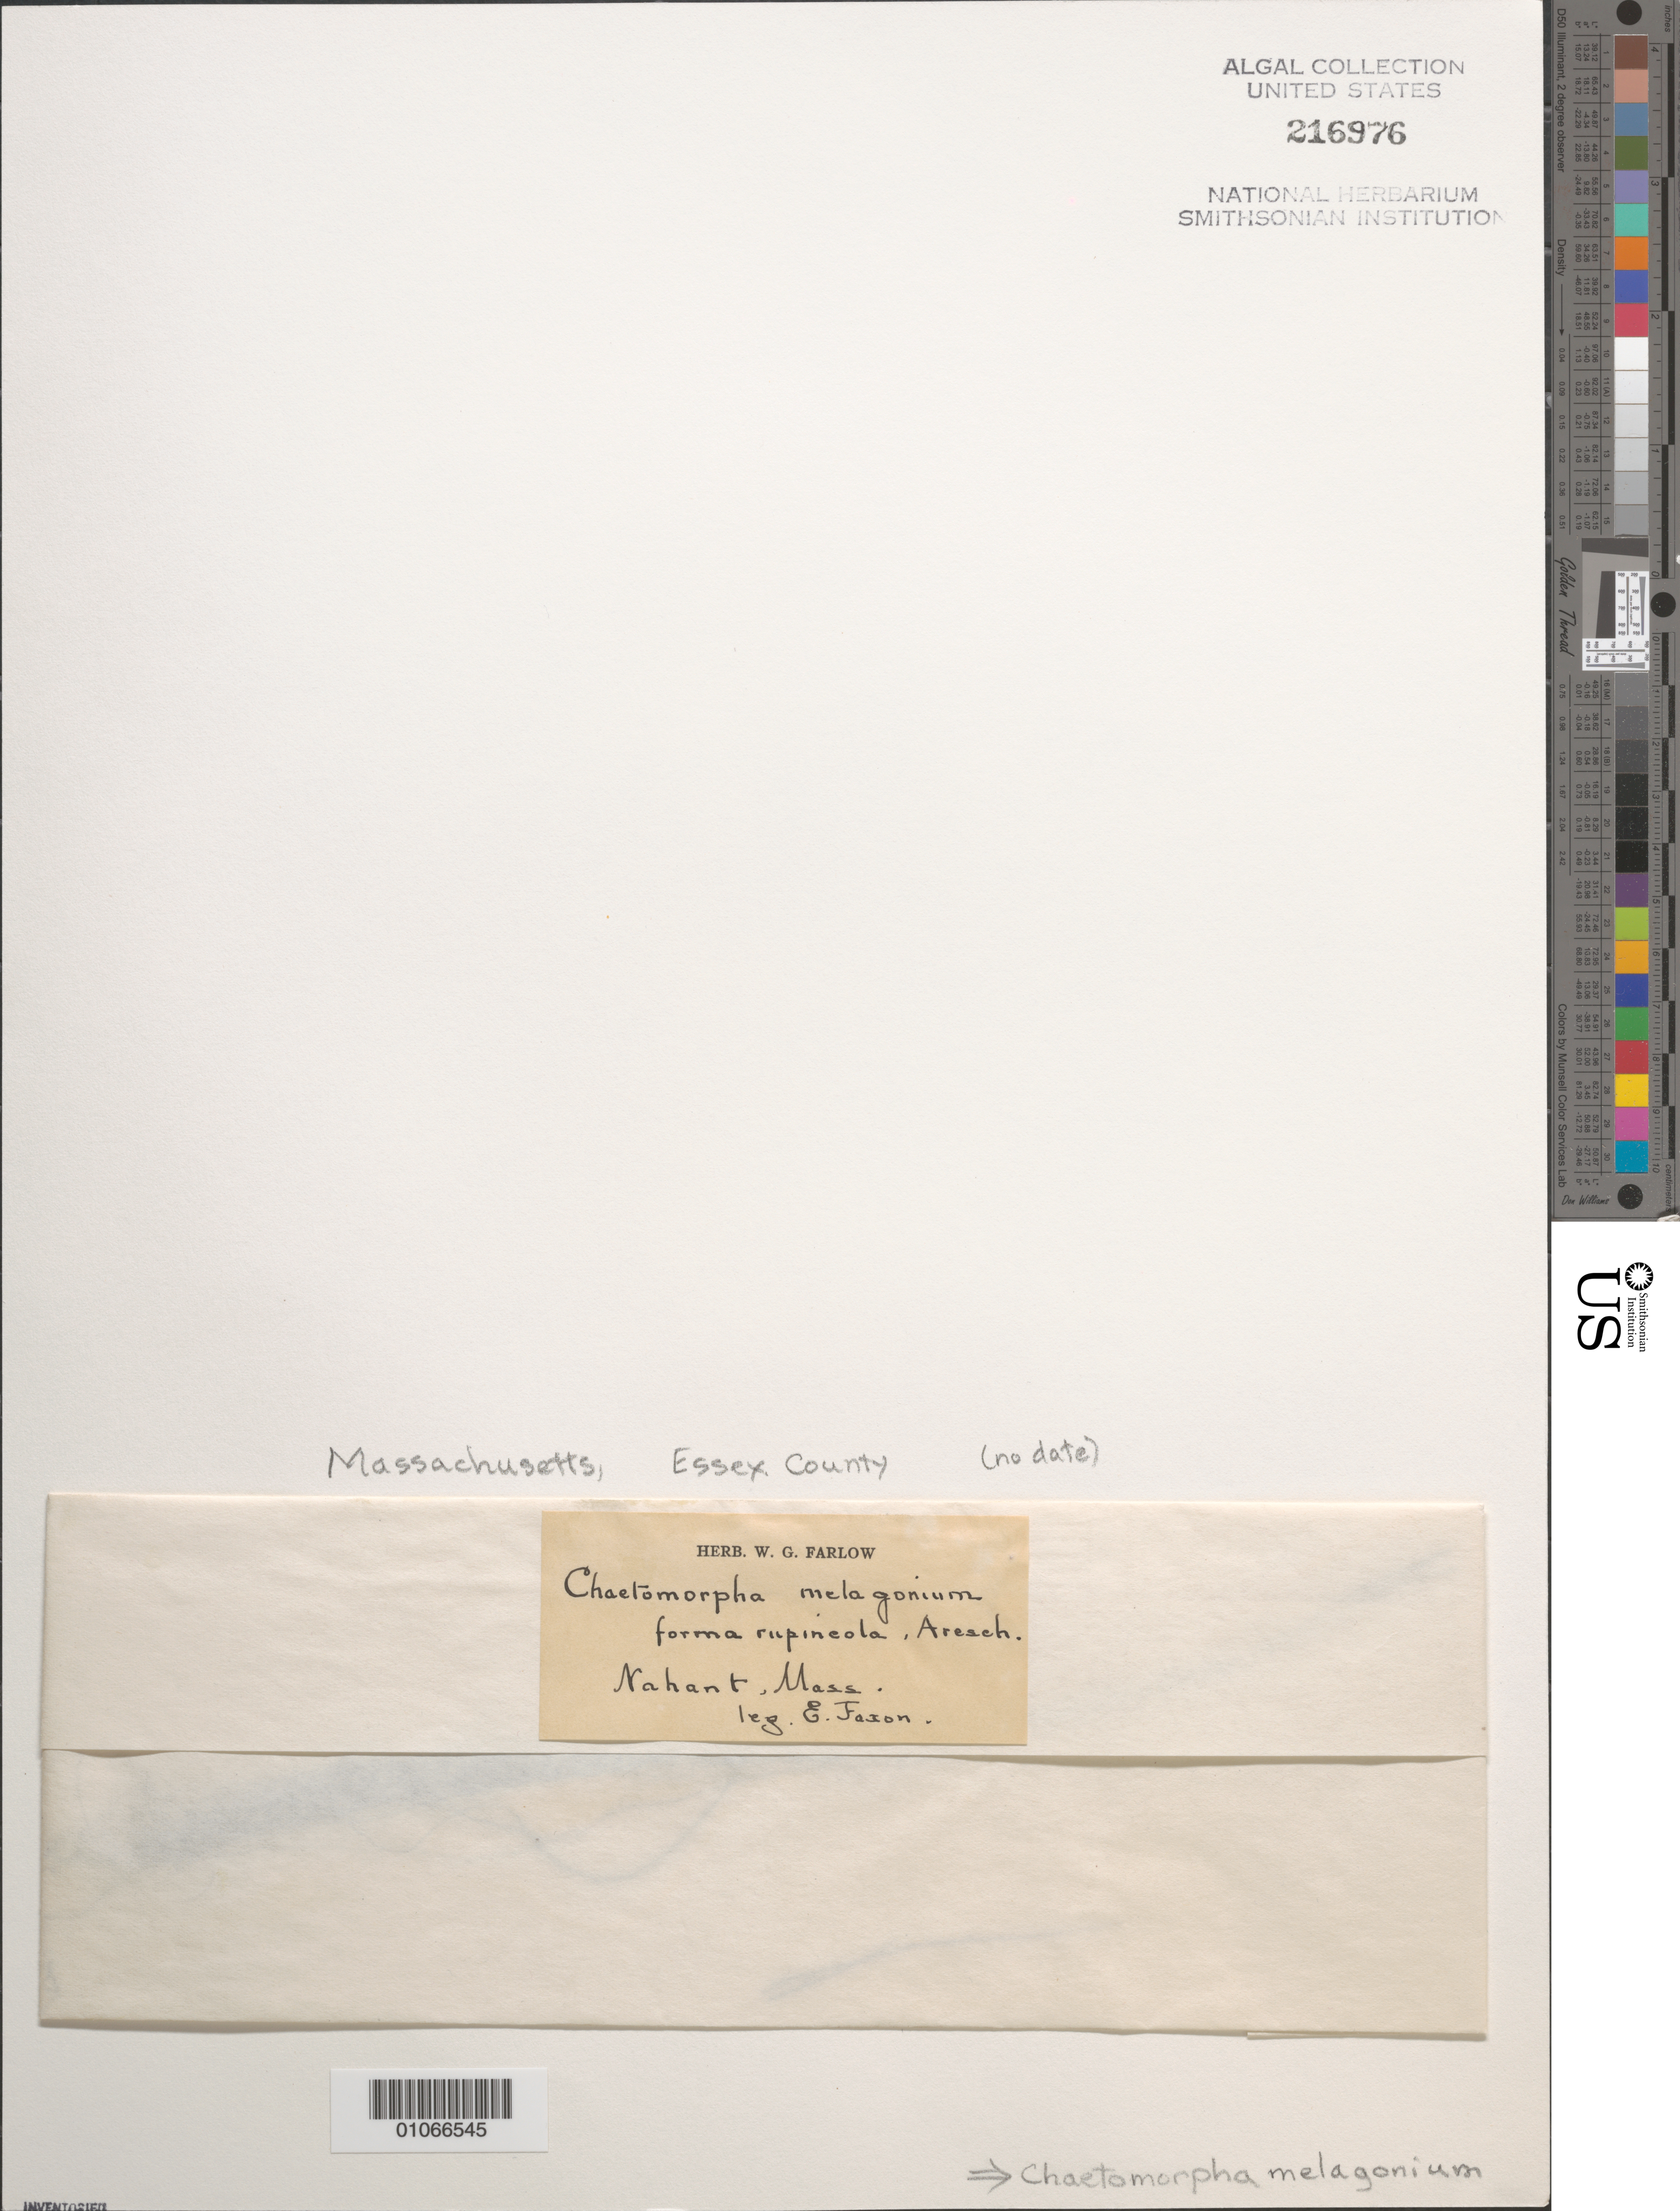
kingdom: Plantae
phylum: Chlorophyta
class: Ulvophyceae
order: Cladophorales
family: Cladophoraceae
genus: Chaetomorpha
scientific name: Chaetomorpha melagonium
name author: (F. Weber & D. Mohr) Kützing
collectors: E. Faxon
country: United States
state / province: Massachusetts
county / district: Essex County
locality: Nahant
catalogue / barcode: US 216976